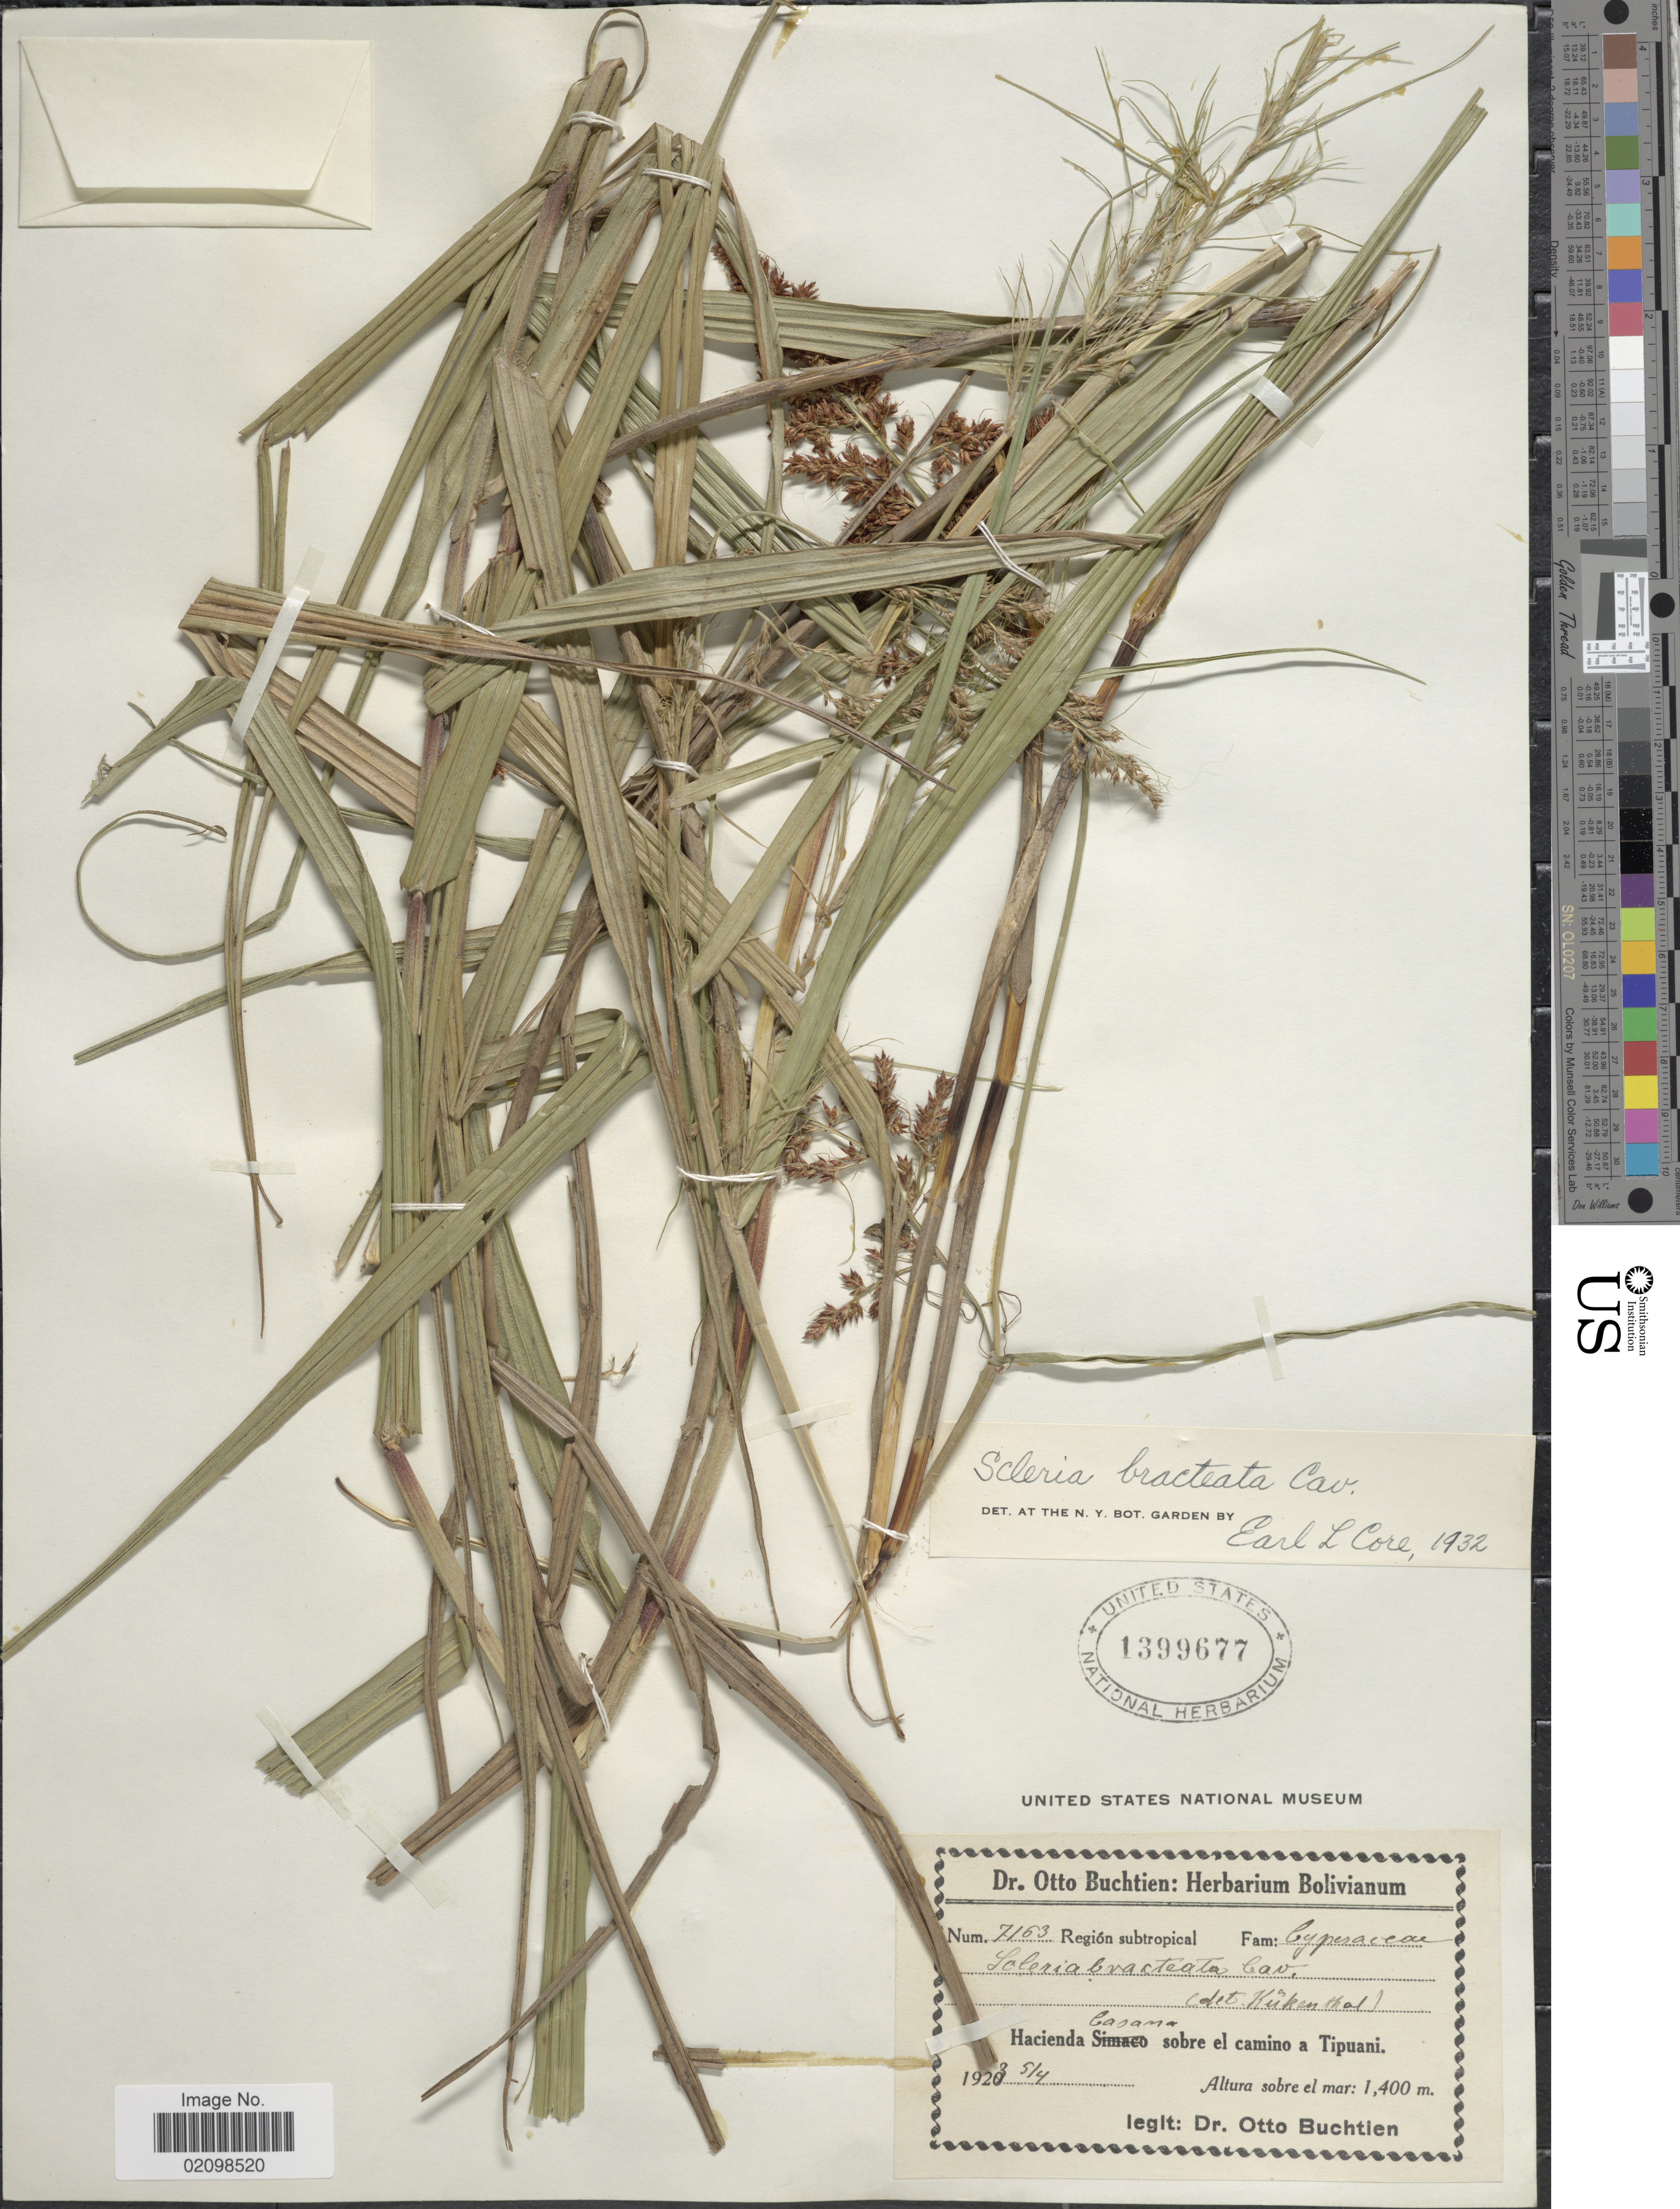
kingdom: Plantae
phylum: Tracheophyta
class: Liliopsida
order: Poales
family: Cyperaceae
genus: Scleria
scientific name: Scleria bracteata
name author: Cav.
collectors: O. Buchtien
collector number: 7163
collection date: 1923-04-05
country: Bolivia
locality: Region Subtropical Hacienda Casana sobre el camino a Tipuani,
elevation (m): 1400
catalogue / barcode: US 1399677